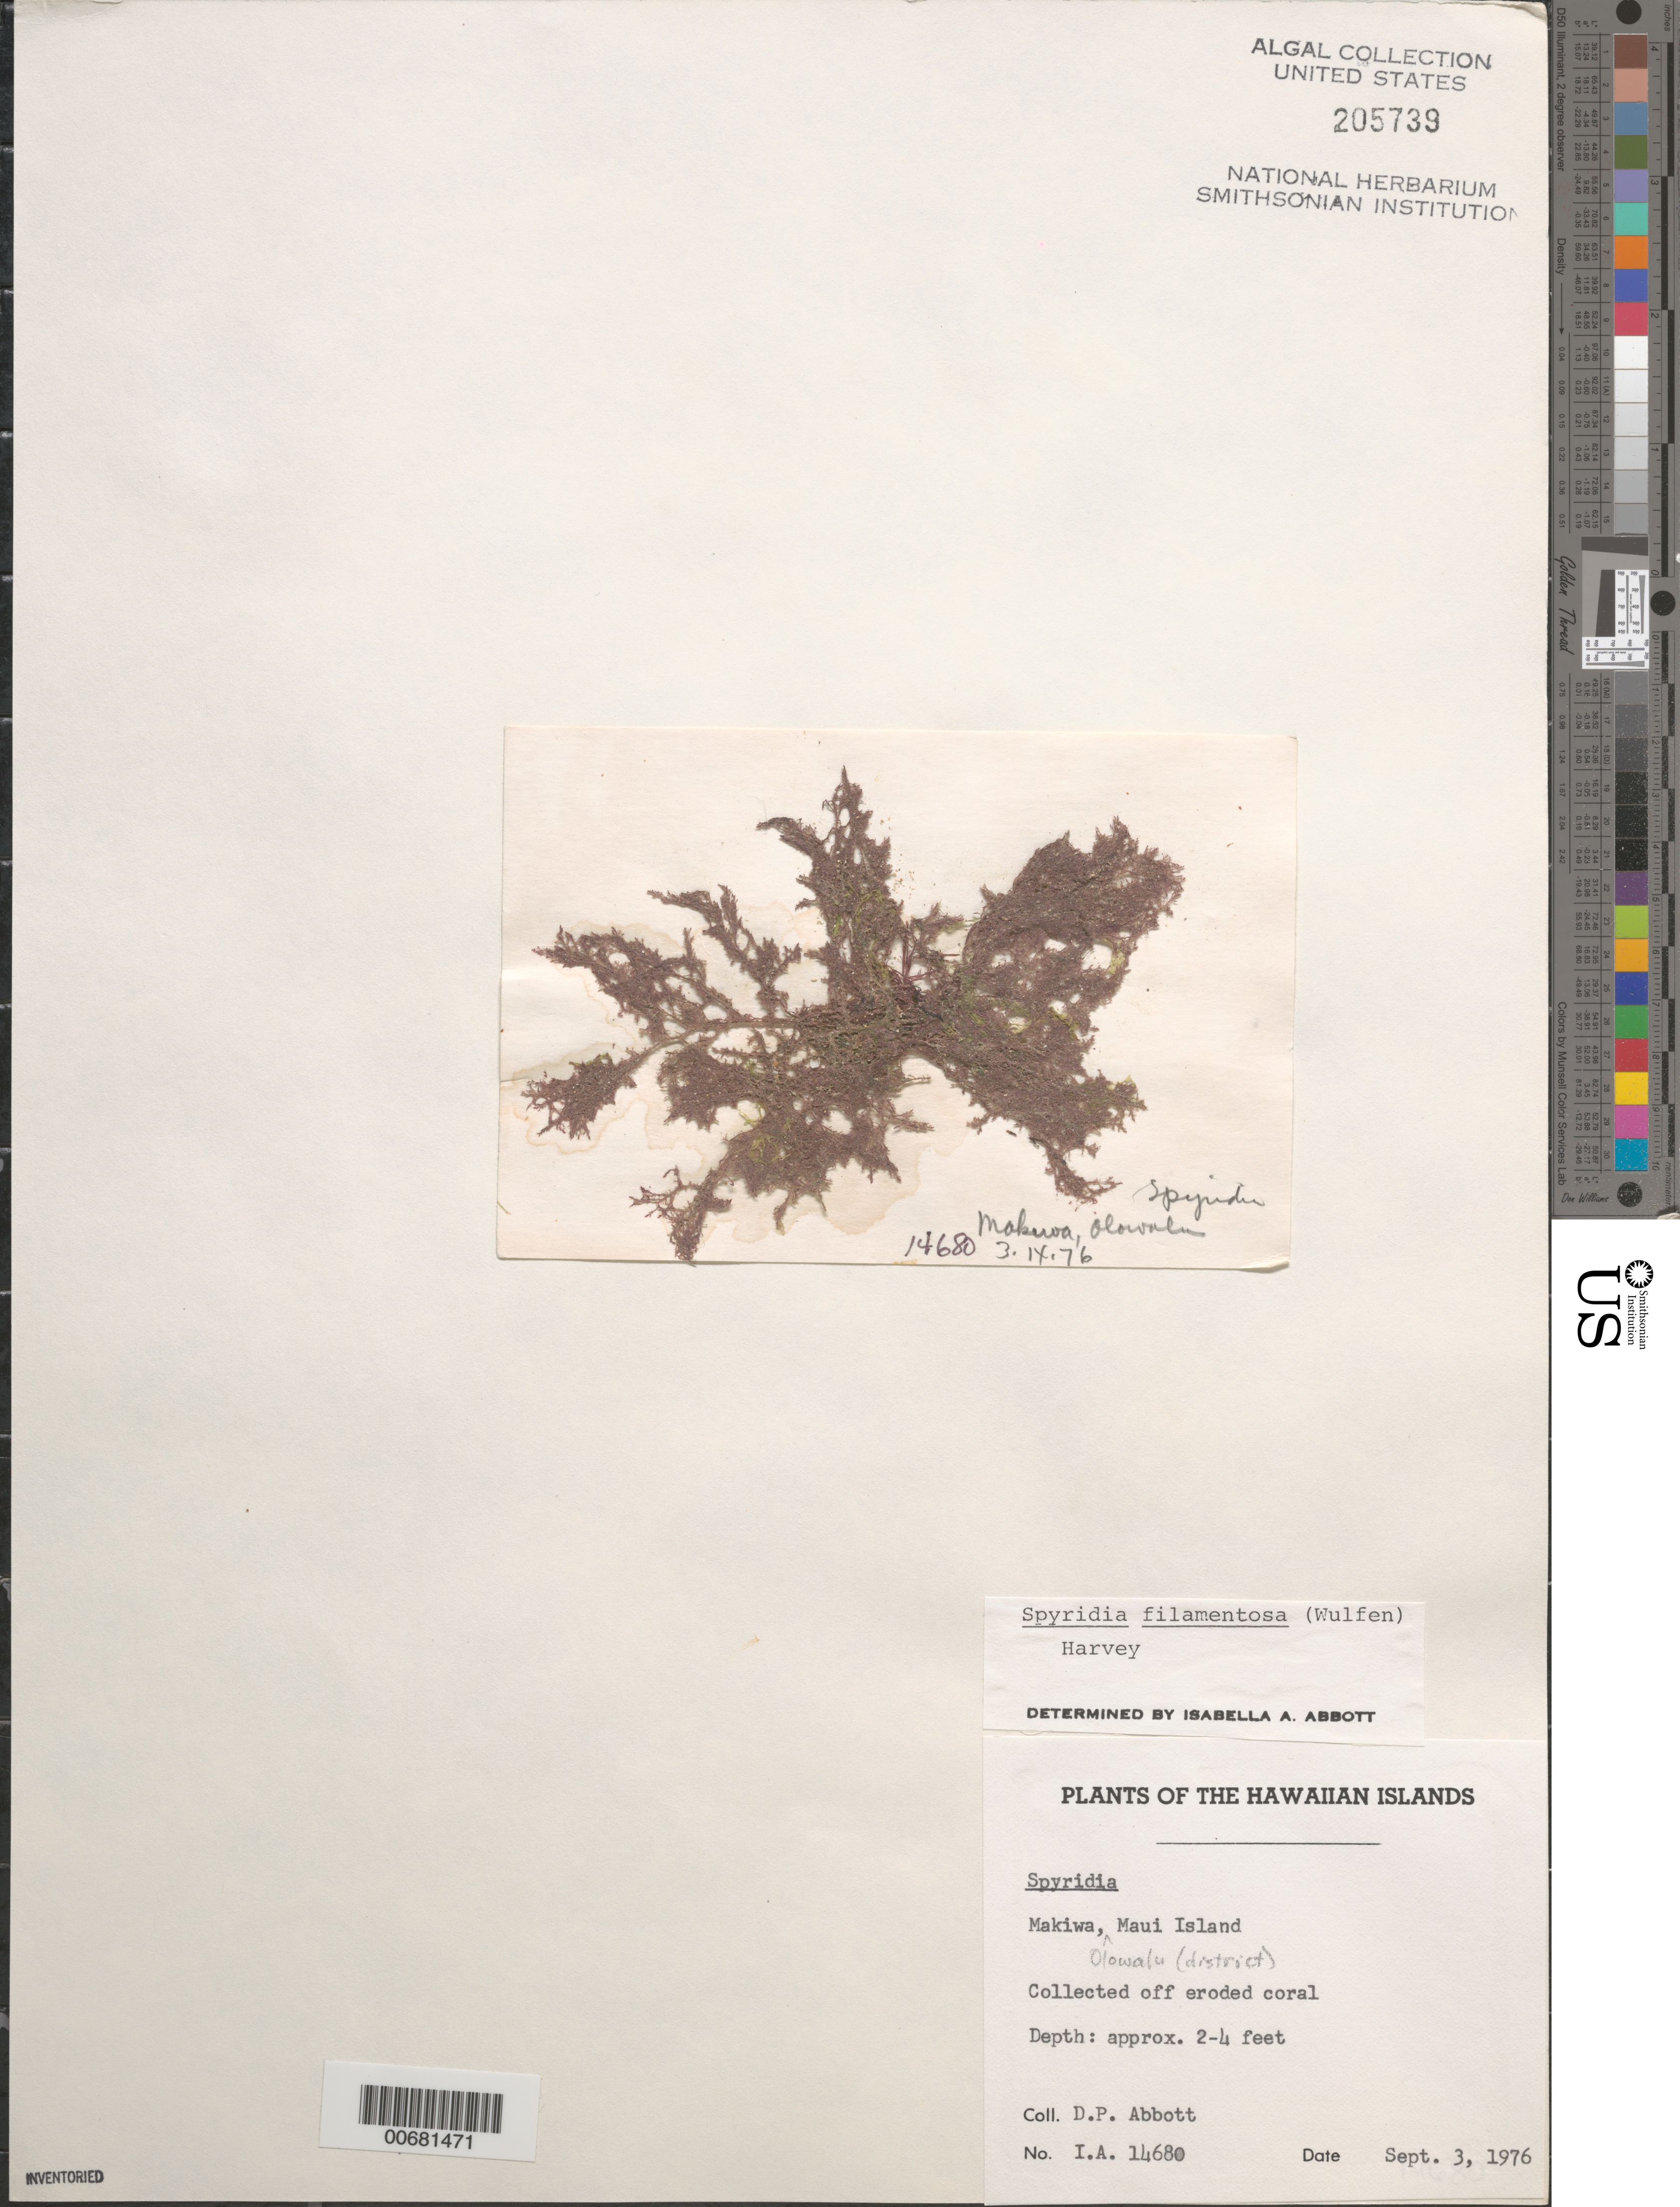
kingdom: Plantae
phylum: Rhodophyta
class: Florideophyceae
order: Ceramiales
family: Spyridiaceae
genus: Spyridia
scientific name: Spyridia filamentosa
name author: (Wulfen) Harv.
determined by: Abbott, Isabella A.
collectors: D. P. Abbott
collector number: IAA 14680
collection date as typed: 03 Sep 1976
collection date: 1976-09-03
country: United States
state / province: Hawaii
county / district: Maui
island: Maui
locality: Makiwa, Olowalu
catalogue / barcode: US 205739